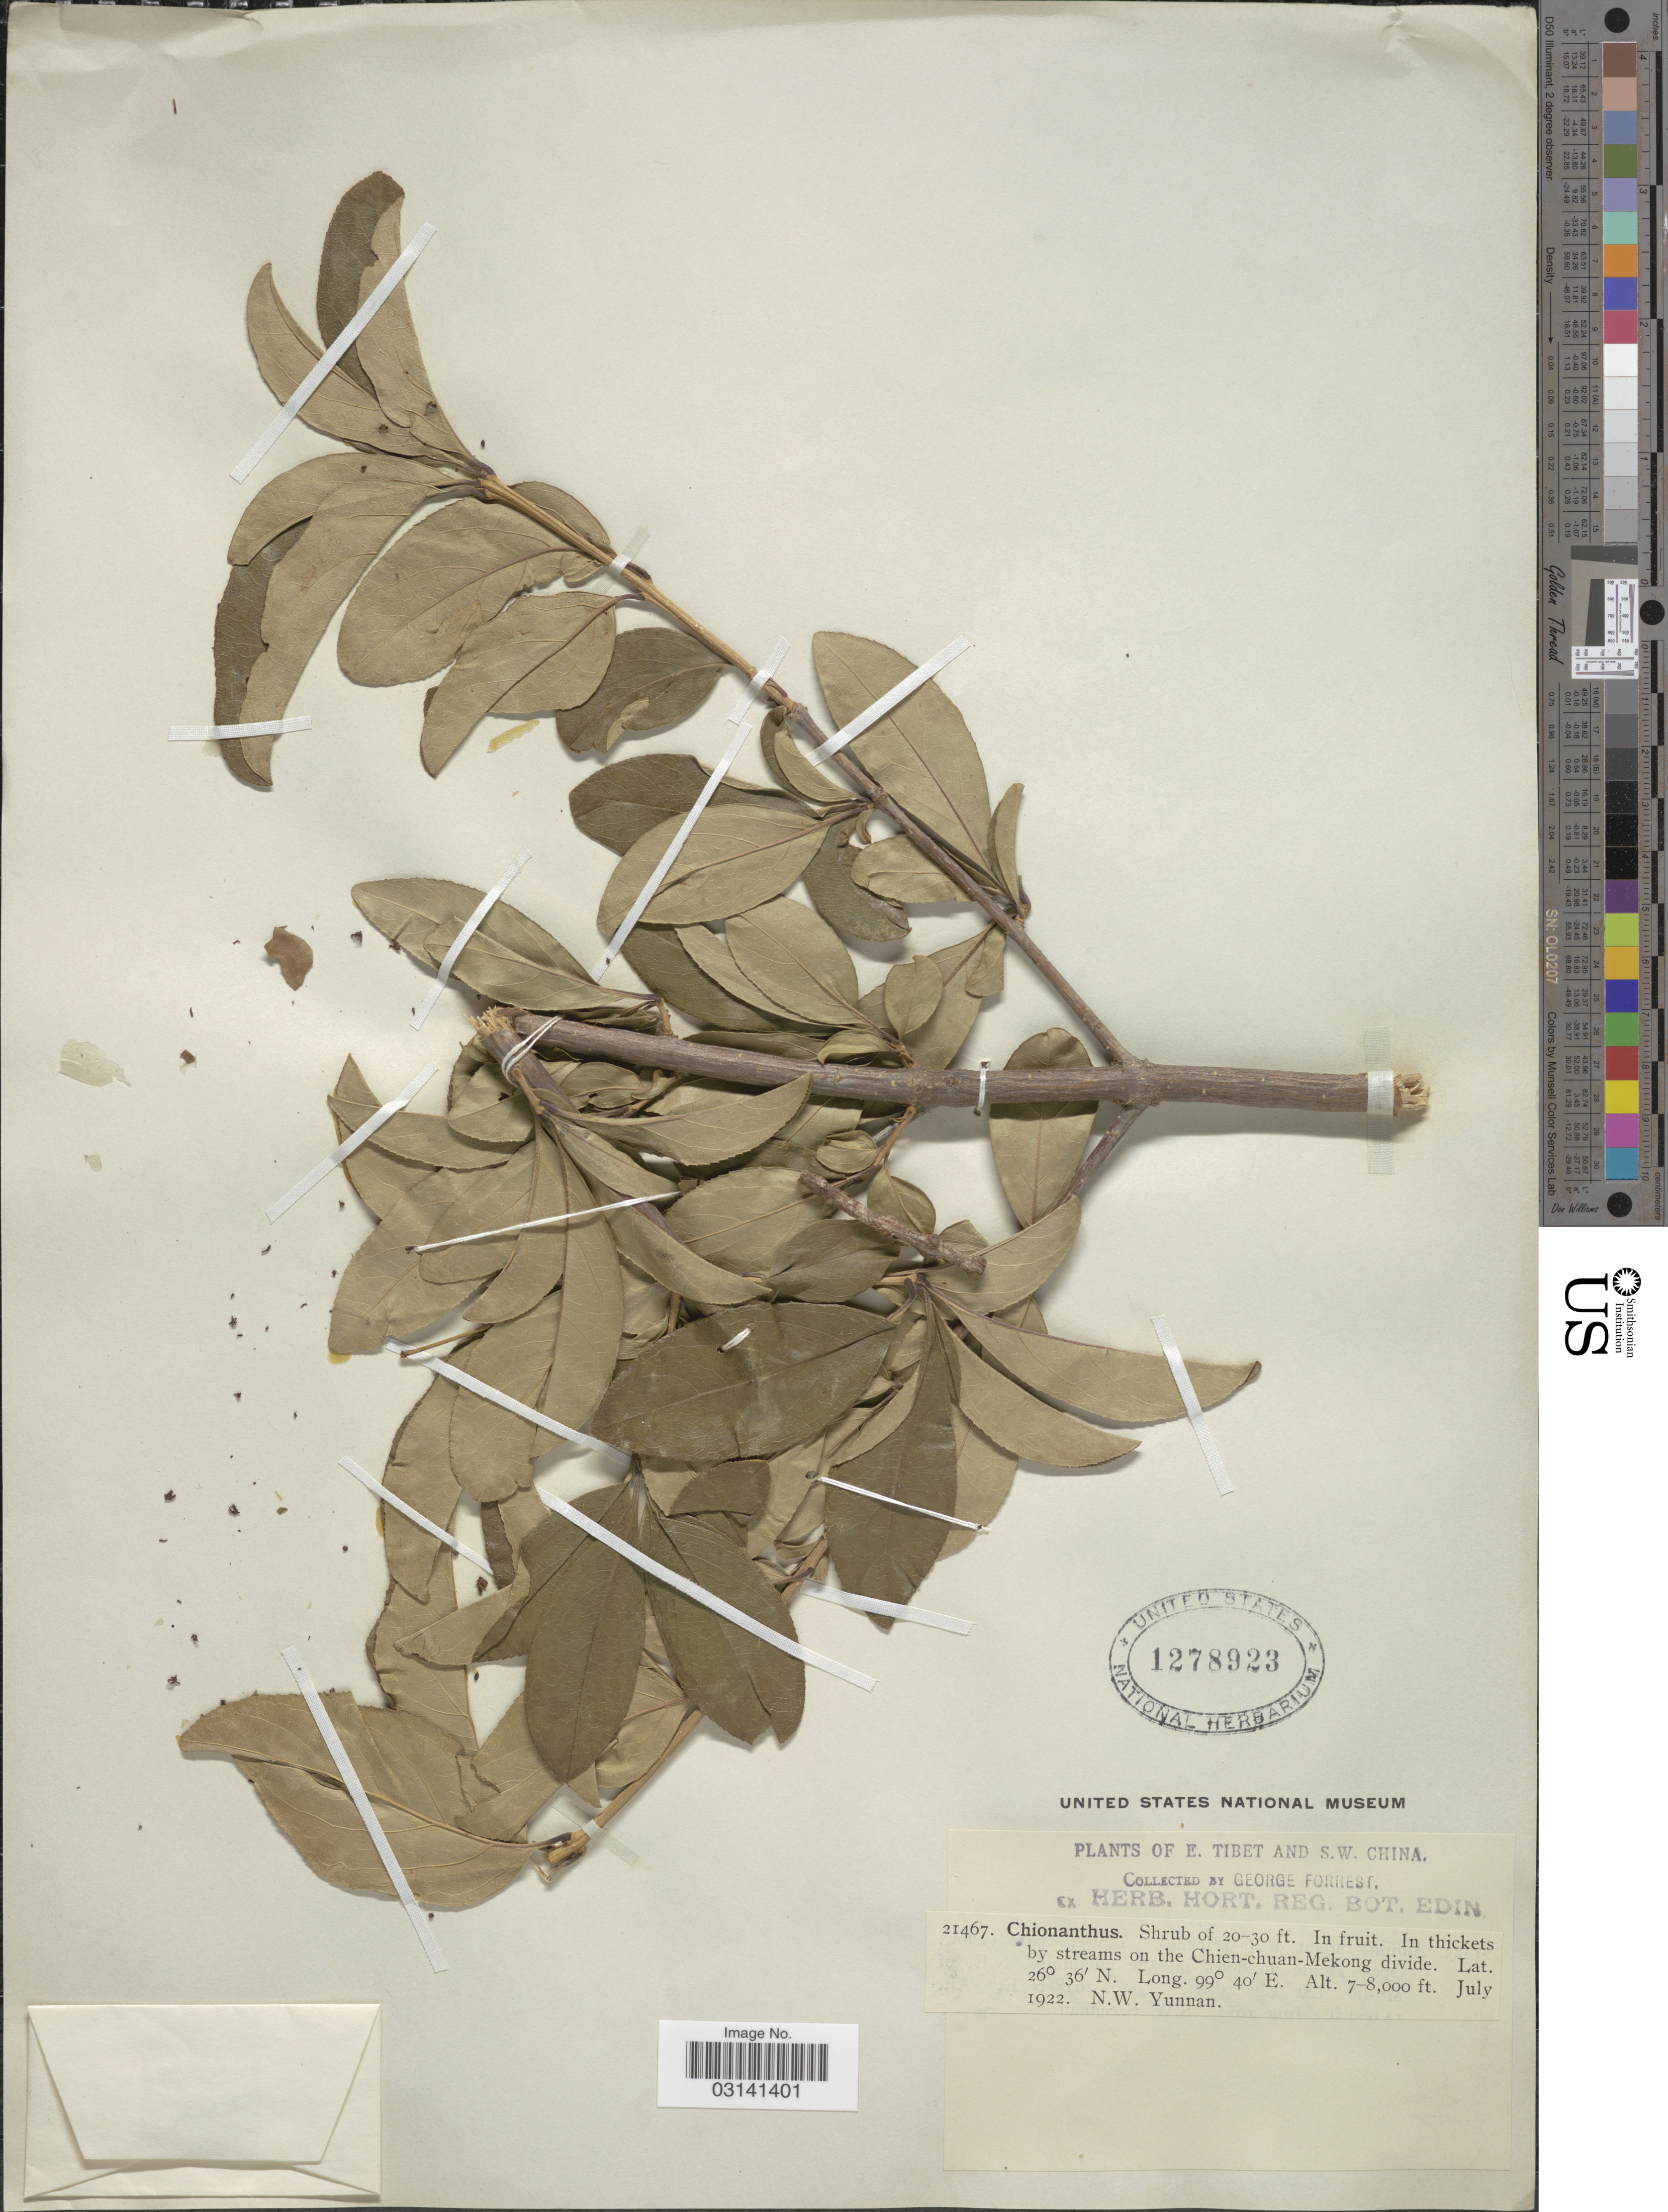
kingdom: Plantae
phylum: Tracheophyta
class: Magnoliopsida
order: Lamiales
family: Oleaceae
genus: Chionanthus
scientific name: Chionanthus sp.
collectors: G. Forrest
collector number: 21467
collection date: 1922-07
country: China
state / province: Yunnan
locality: E. Tibet and S.W. China. In thickets by streams on the Chien-chuan-Mekong divide. N.W. Yunnan.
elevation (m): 2134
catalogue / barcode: US 1278923